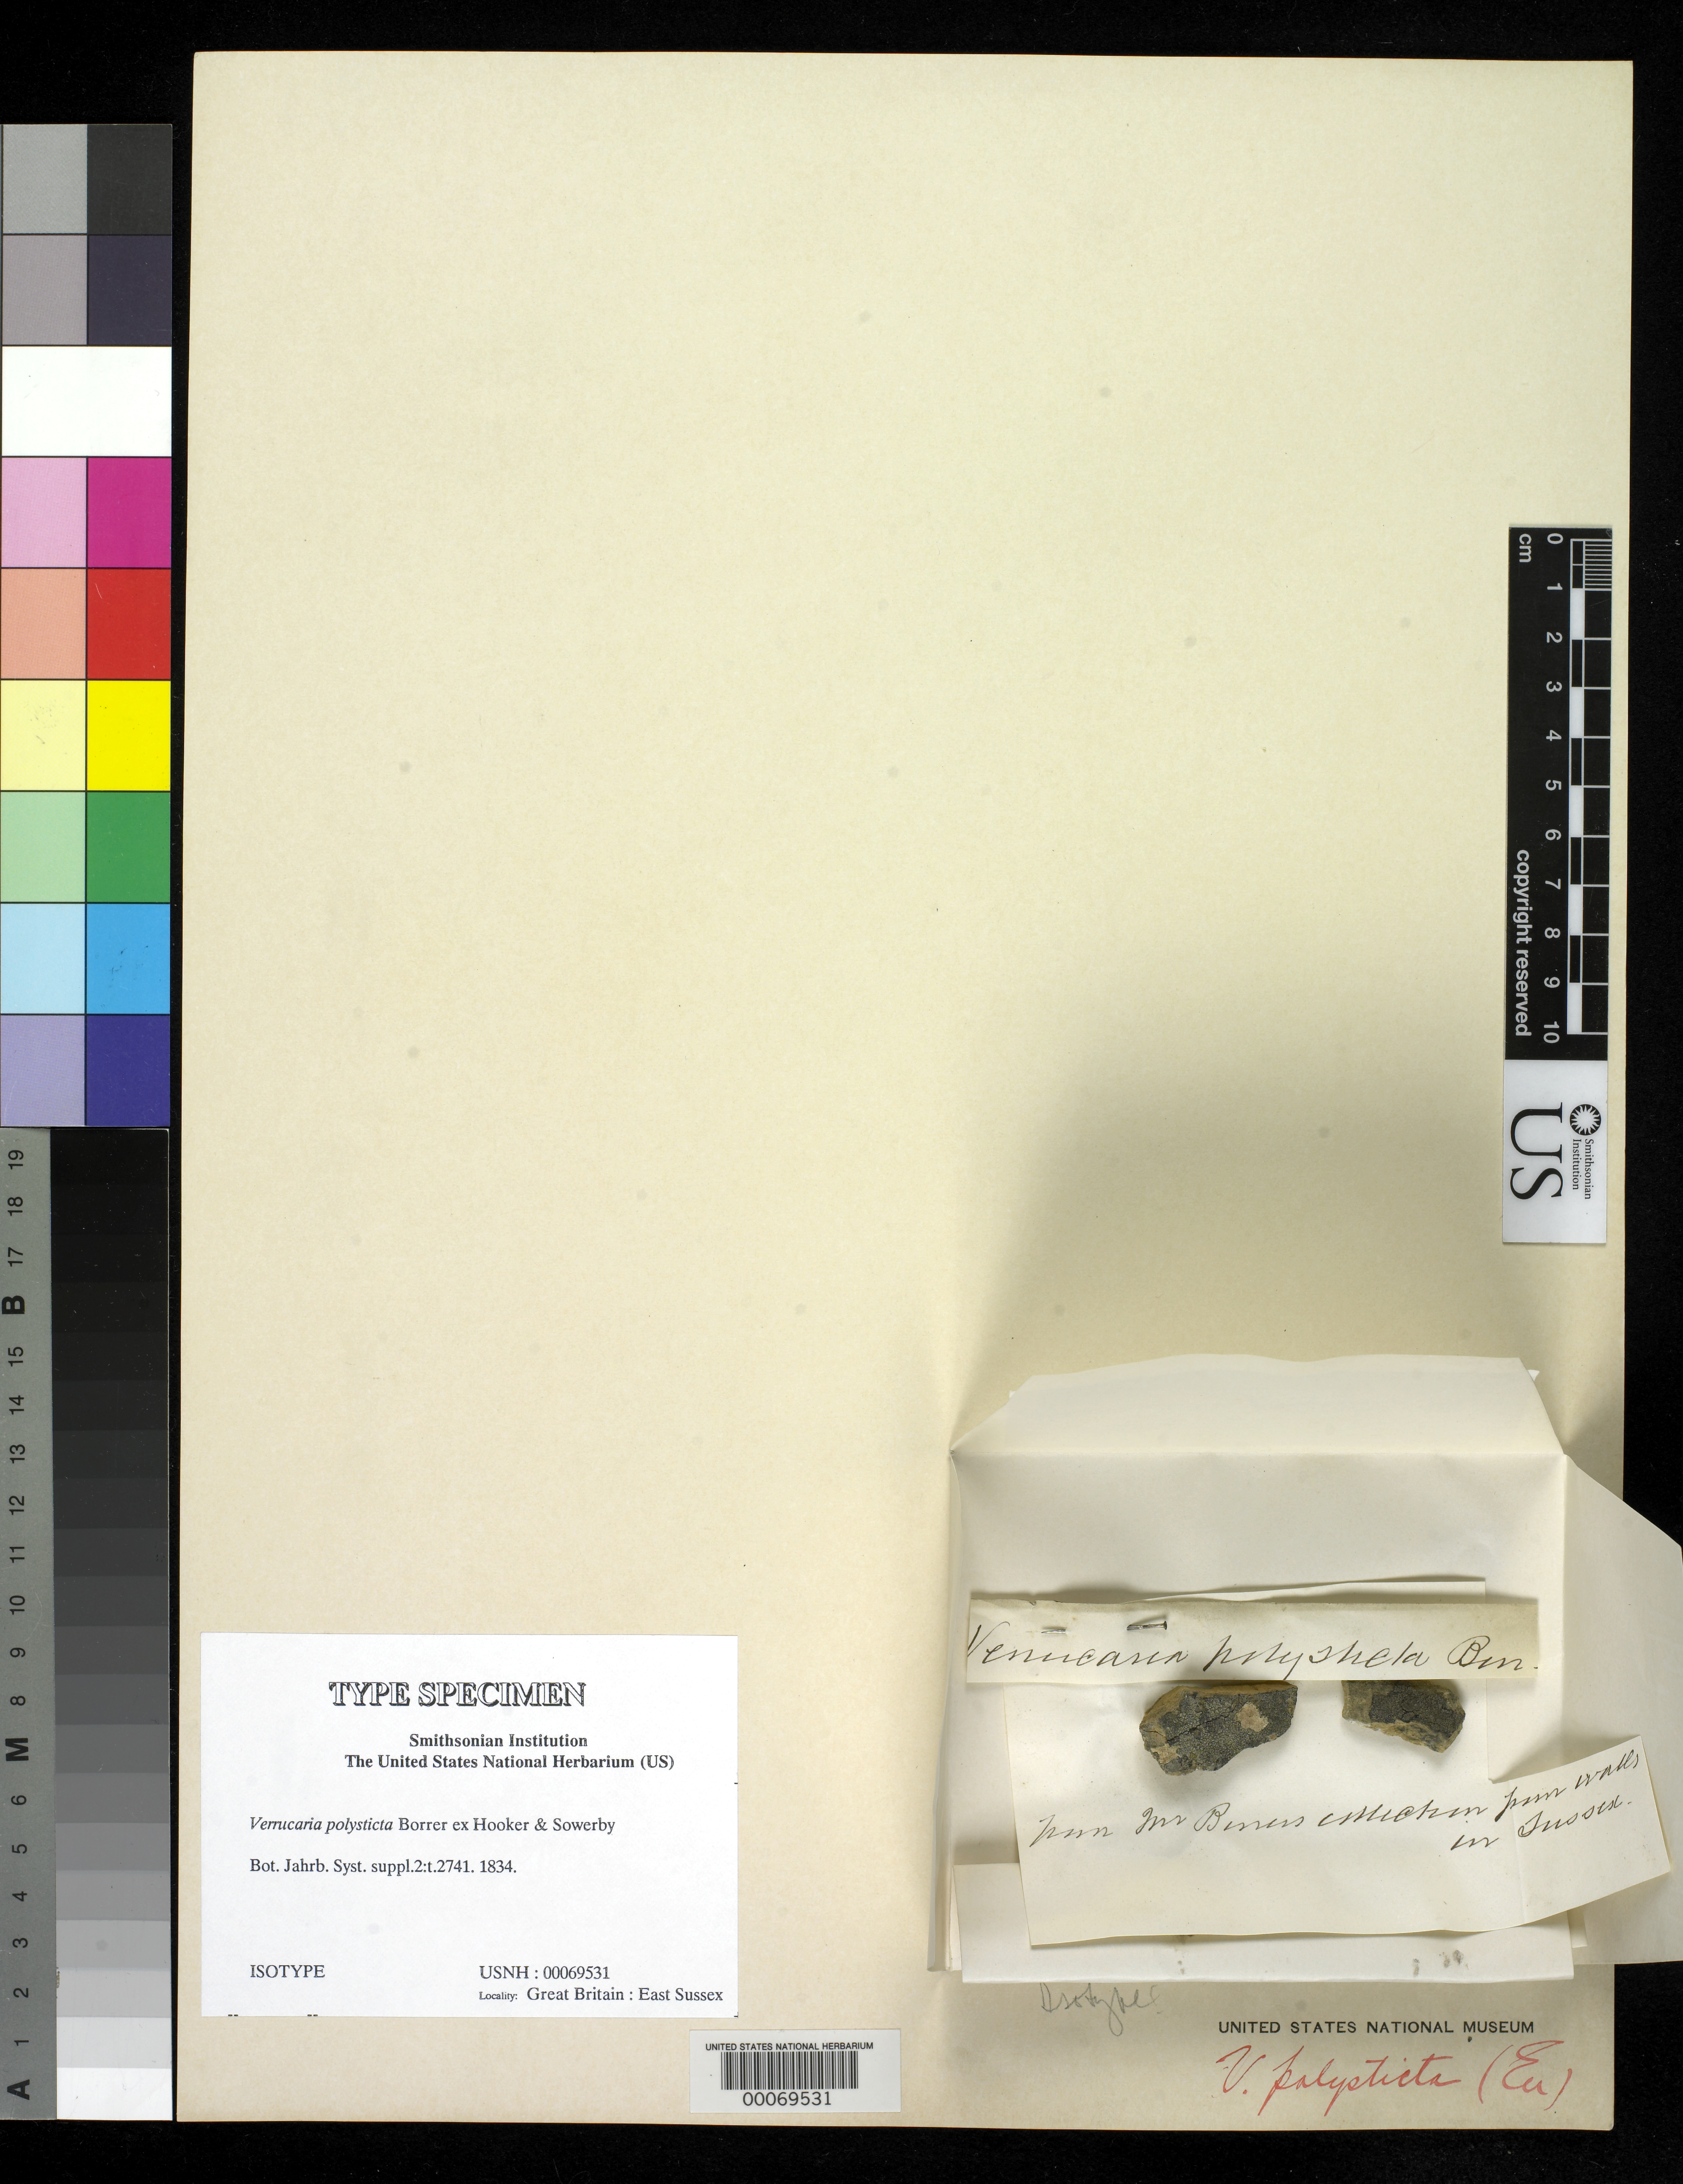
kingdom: Fungi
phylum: Ascomycota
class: Eurotiomycetes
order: Verrucariales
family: Verrucariaceae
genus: Verrucaria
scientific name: Verrucaria polysticta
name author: Borrer ex Hook. f. & J. Sowerby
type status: Isotype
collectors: W. Borrer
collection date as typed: Sep 1947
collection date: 1947-09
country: United Kingdom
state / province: England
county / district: East Sussex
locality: Sussex.